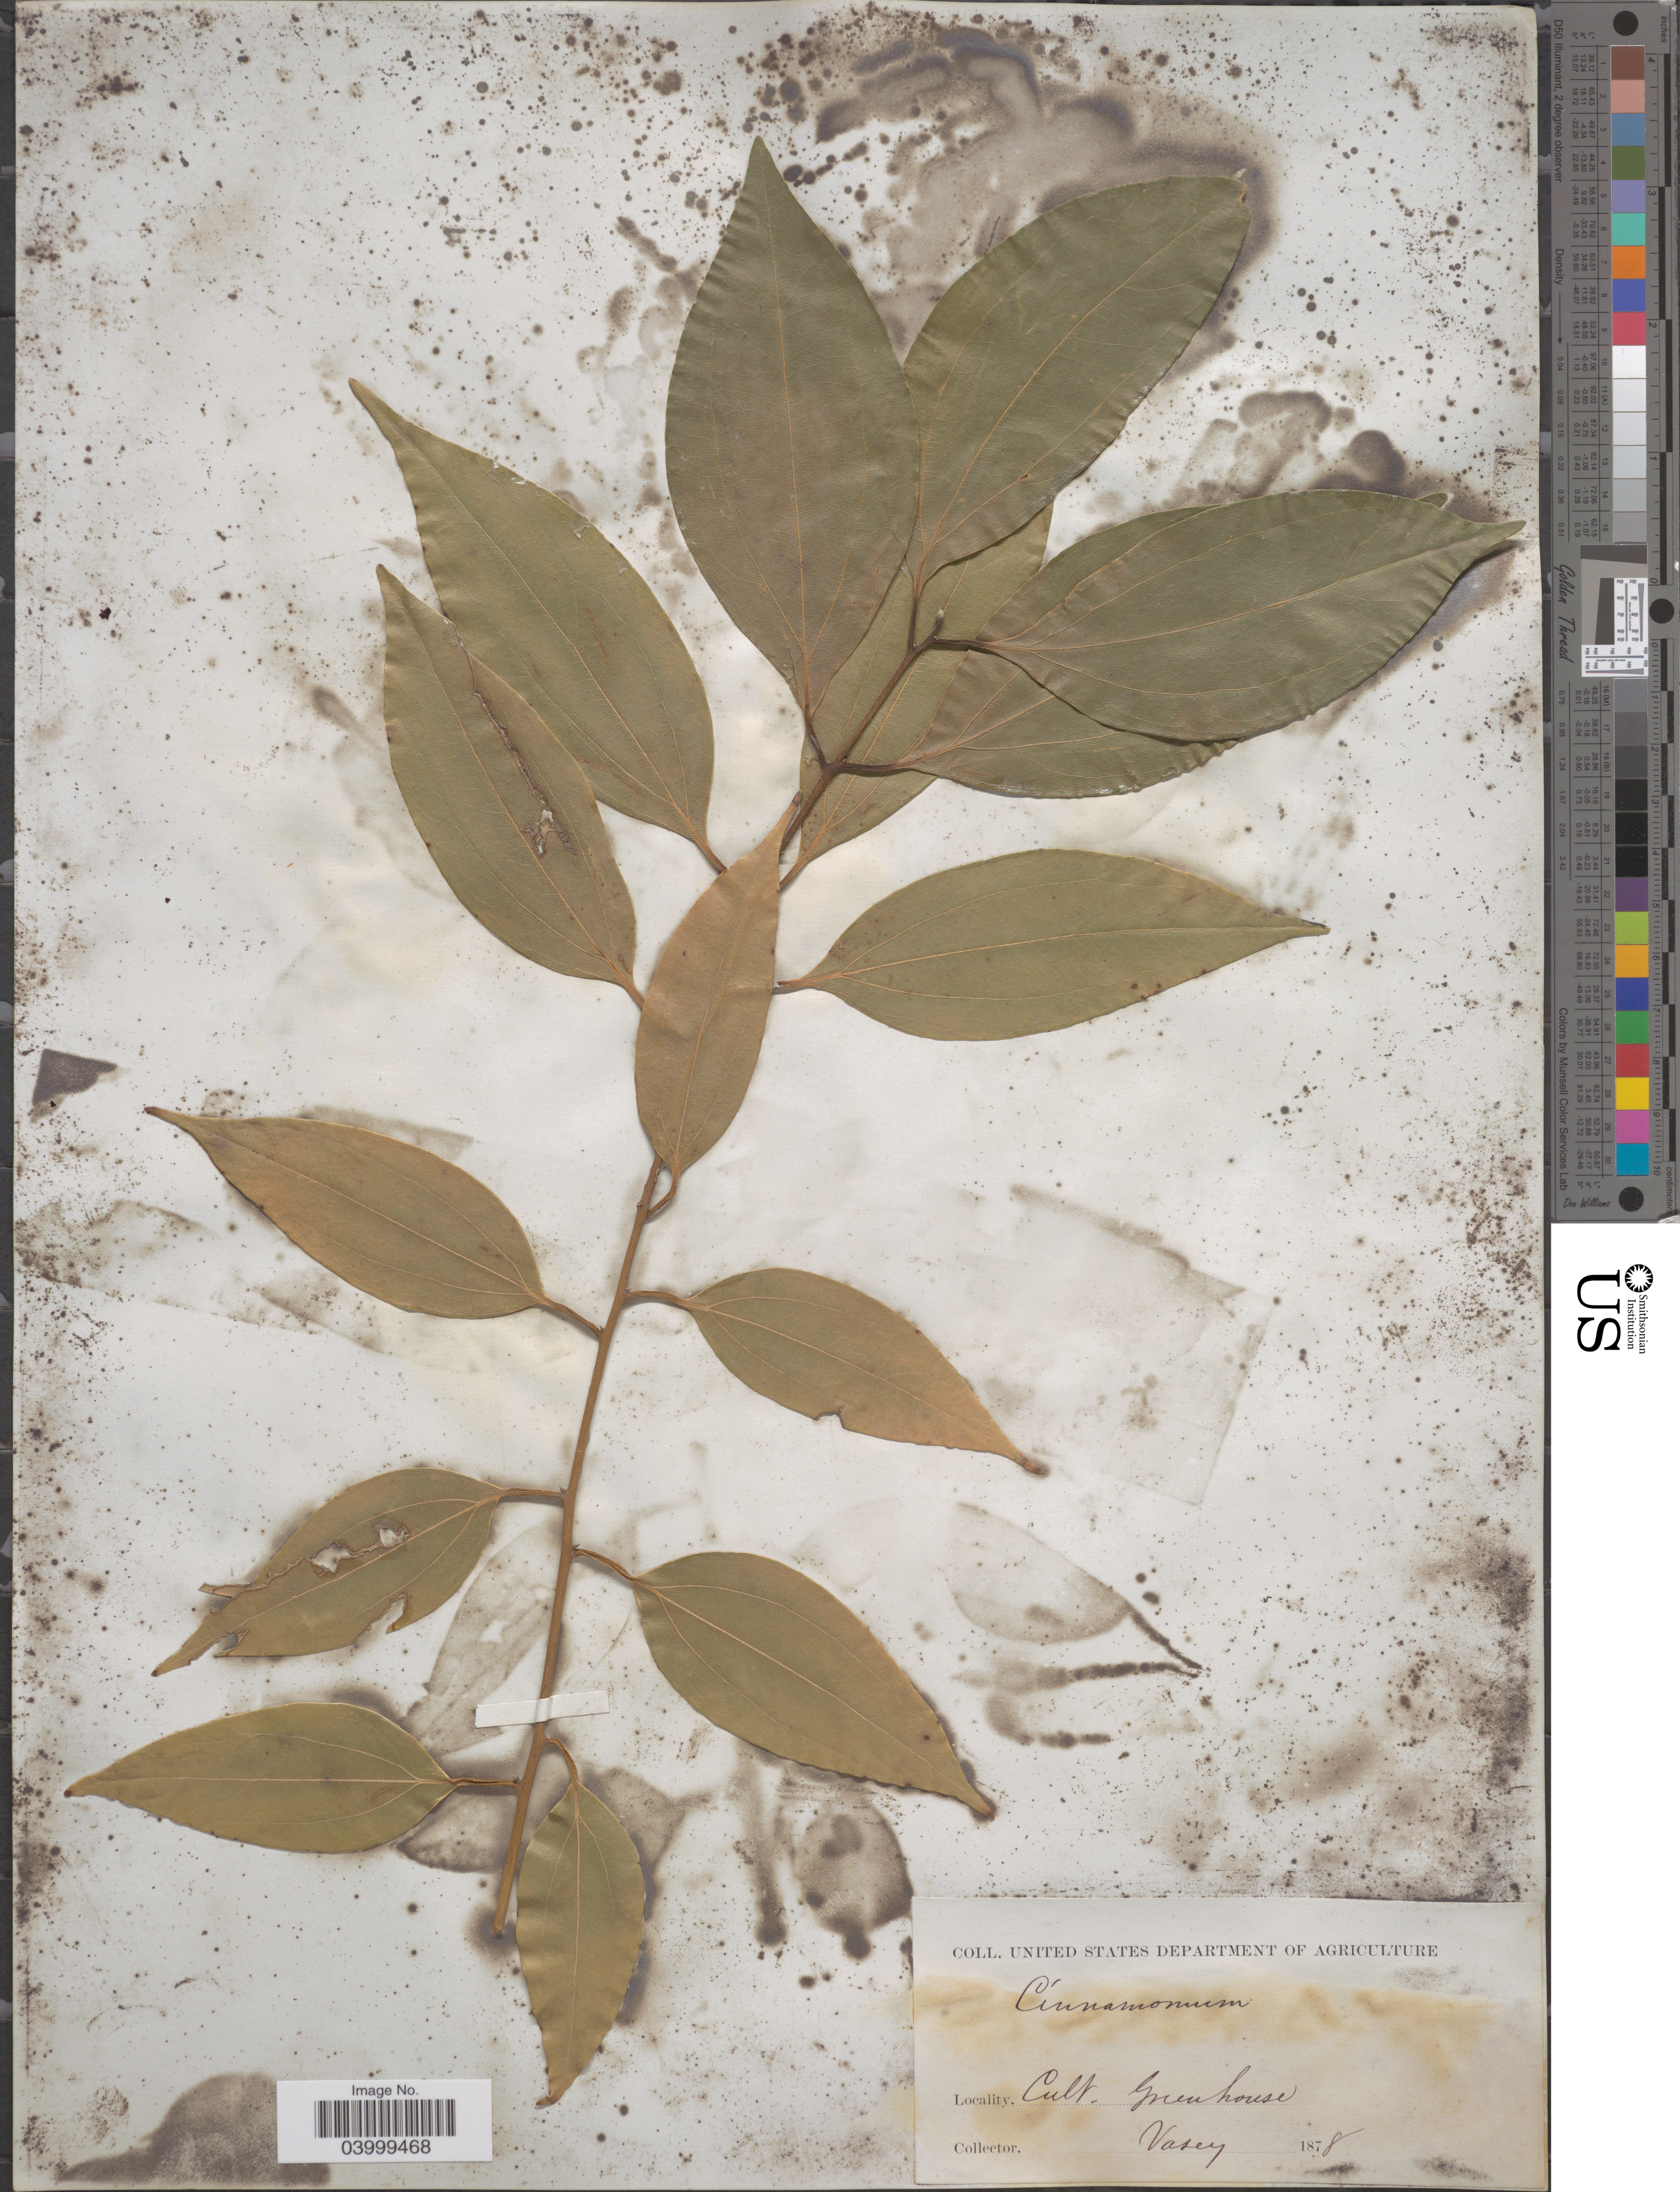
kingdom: Plantae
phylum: Tracheophyta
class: Magnoliopsida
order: Laurales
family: Lauraceae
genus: Cinnamomum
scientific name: Cinnamomum sp.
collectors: Vasey, --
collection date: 1878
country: United States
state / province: District of Columbia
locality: Greenhouse.